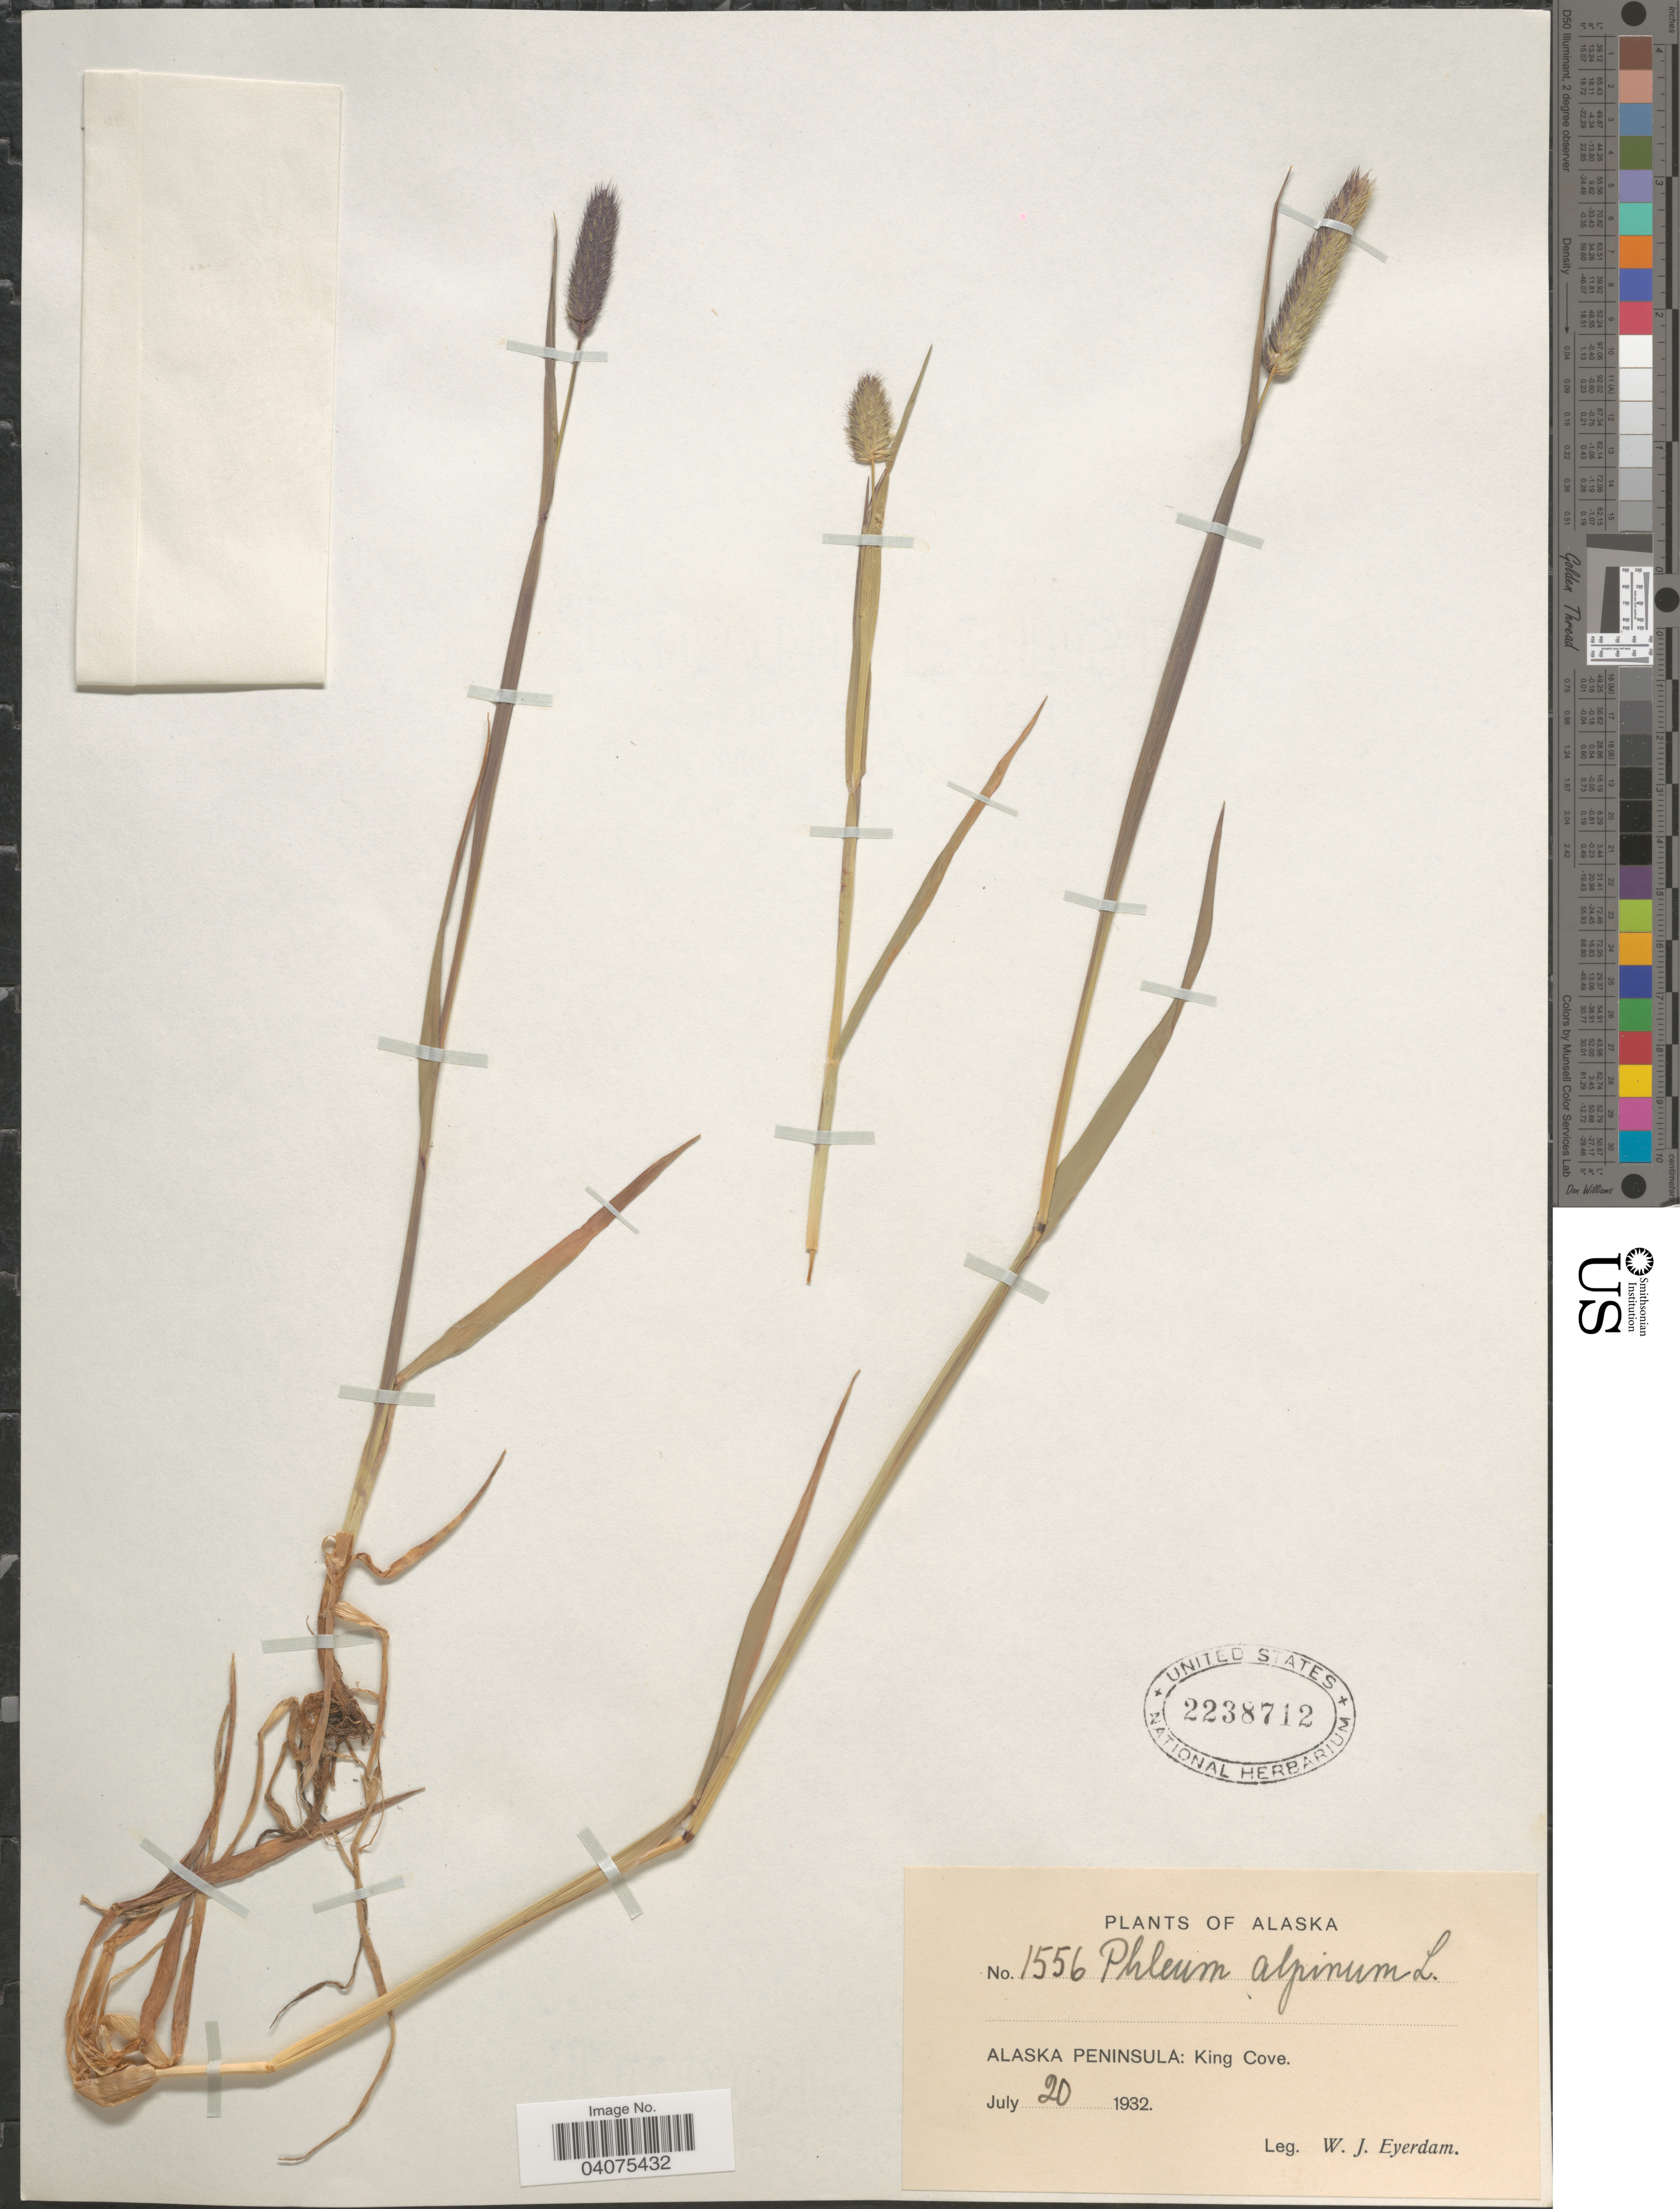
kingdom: Plantae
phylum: Tracheophyta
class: Liliopsida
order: Poales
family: Poaceae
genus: Phleum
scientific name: Phleum alpinum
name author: L.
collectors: W. J. Eyerdam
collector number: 1556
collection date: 1932-07-20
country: United States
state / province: Alaska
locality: Alaska Peninsula: King Cove.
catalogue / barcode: US 2238712